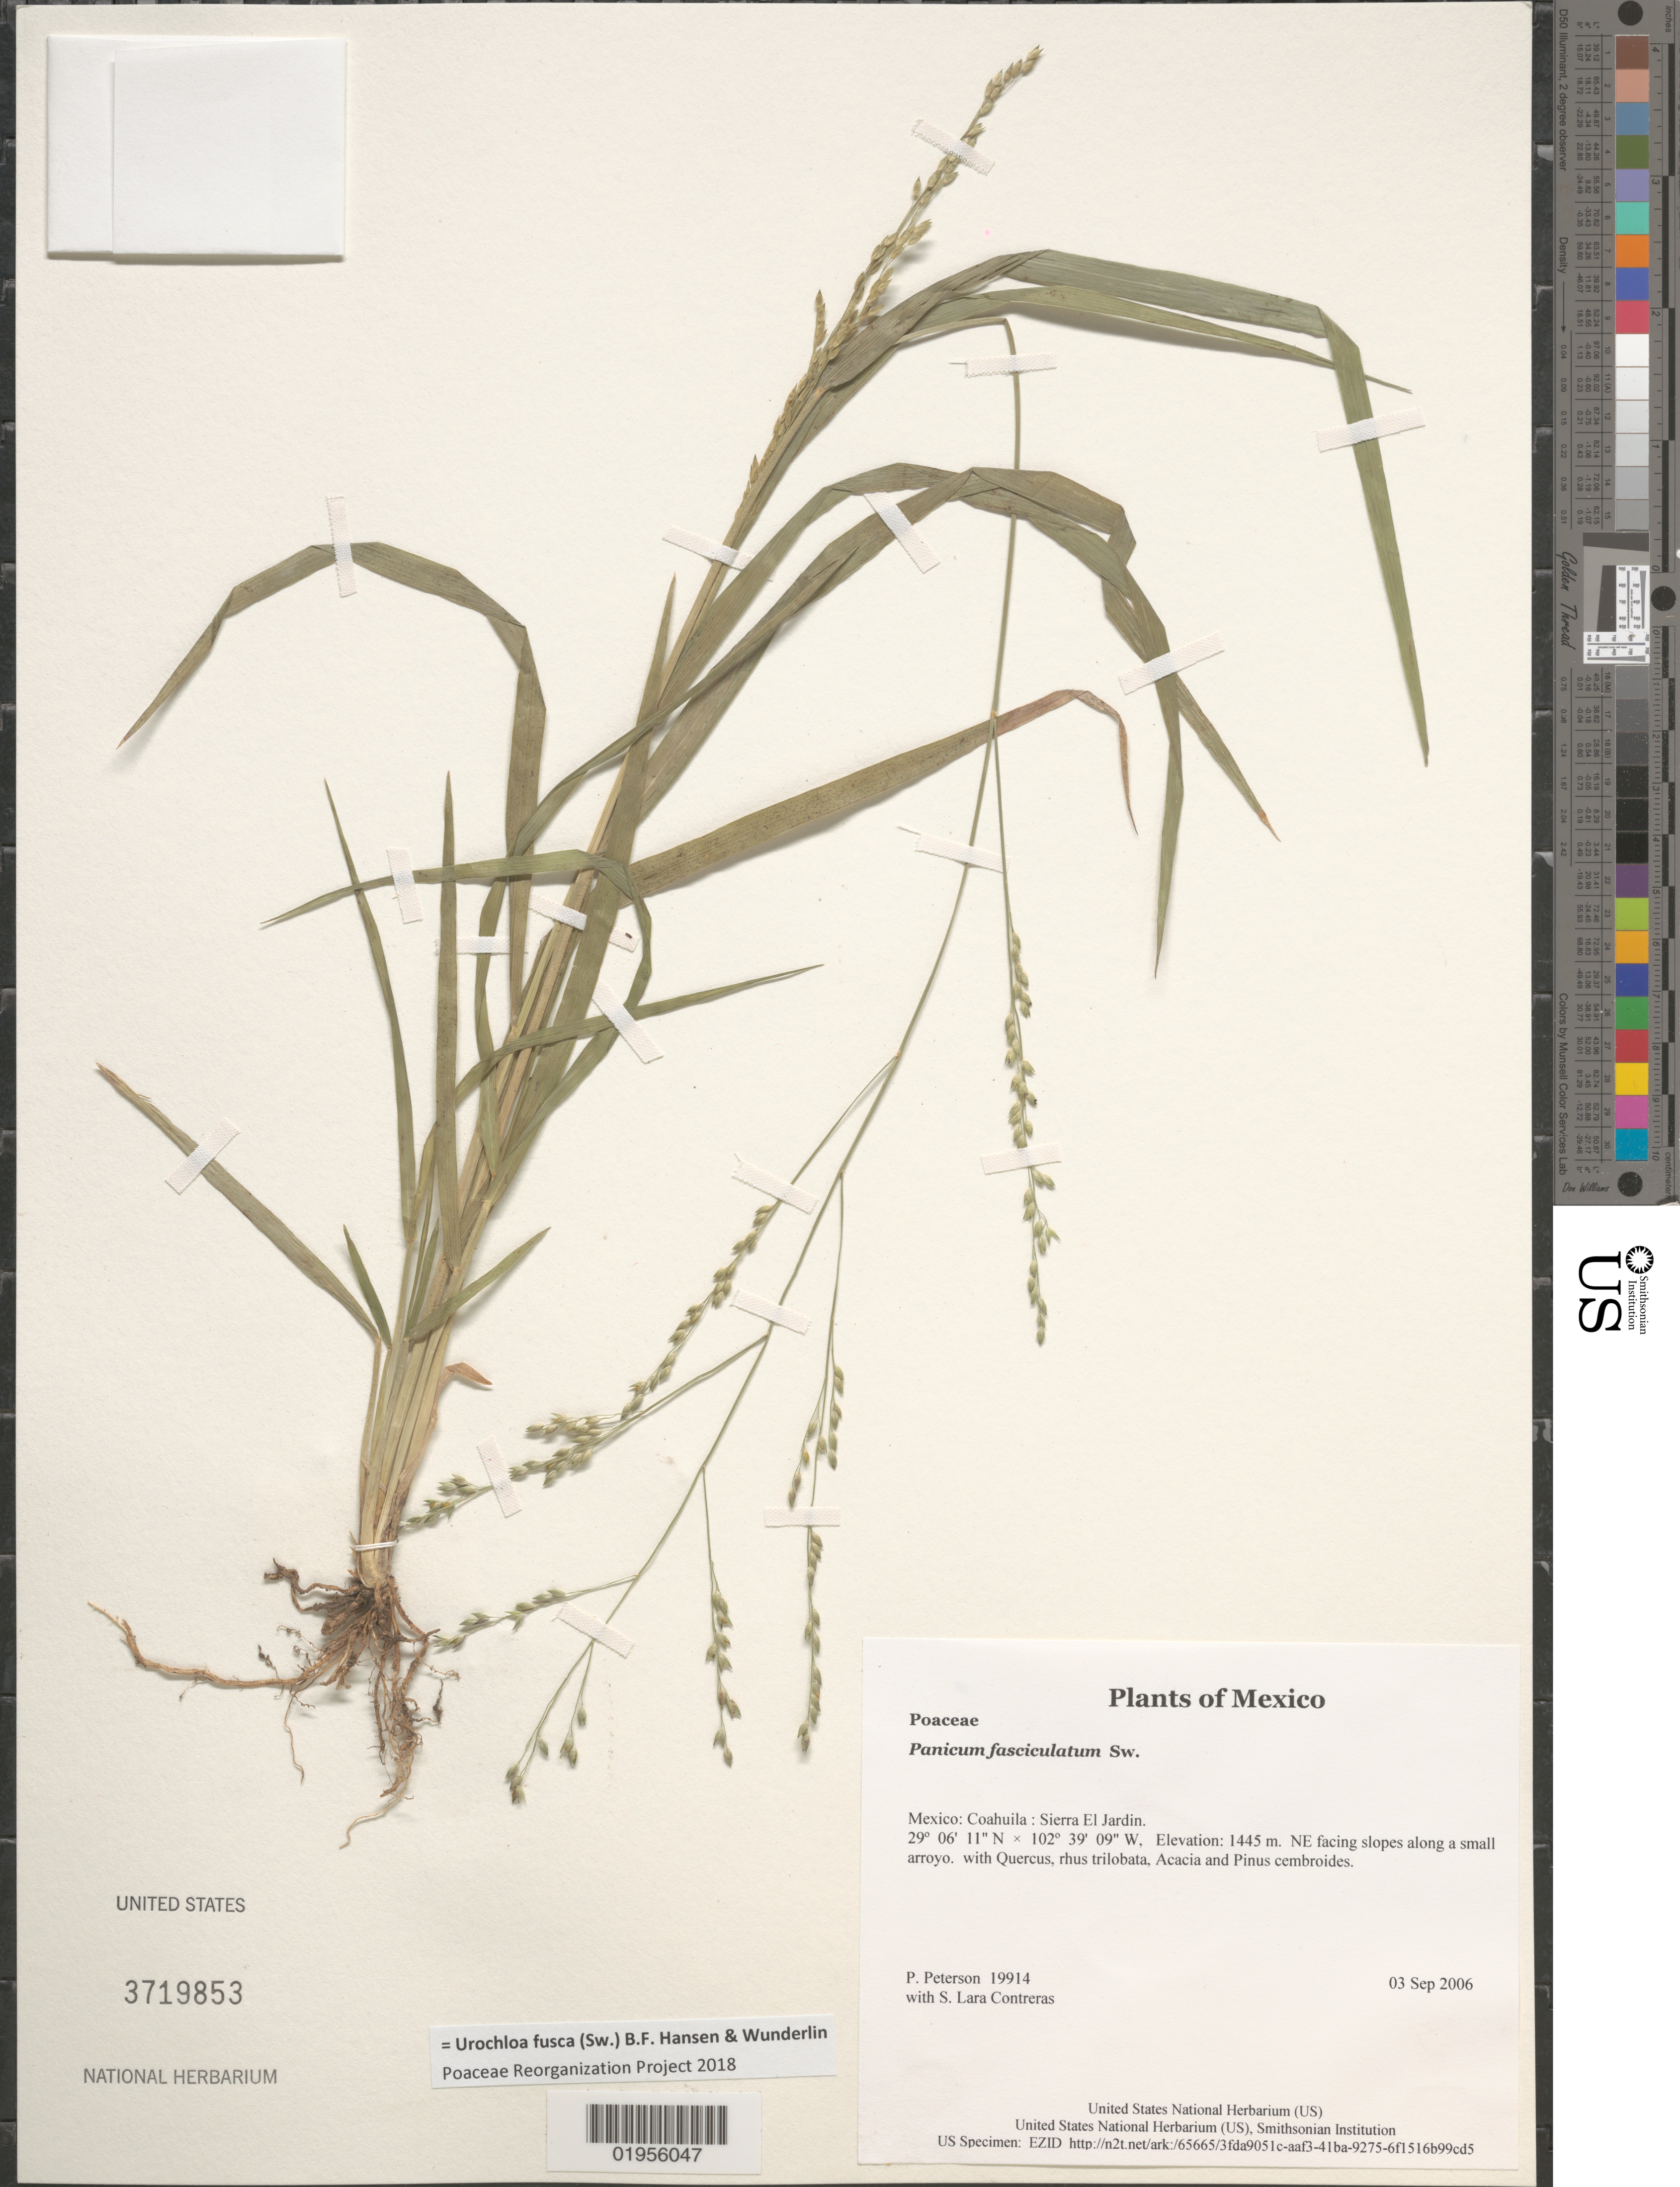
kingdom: Plantae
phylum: Tracheophyta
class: Liliopsida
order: Poales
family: Poaceae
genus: Panicum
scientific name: Panicum fasciculatum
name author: Sw.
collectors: P. M. Peterson & S. Lara Contreras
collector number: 19914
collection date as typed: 03 Sep 2006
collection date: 2006-09-03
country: Mexico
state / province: Coahuila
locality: Sierra El Jardin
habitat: NE facing slopes along a small arroyo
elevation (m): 1445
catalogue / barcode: US 3719853